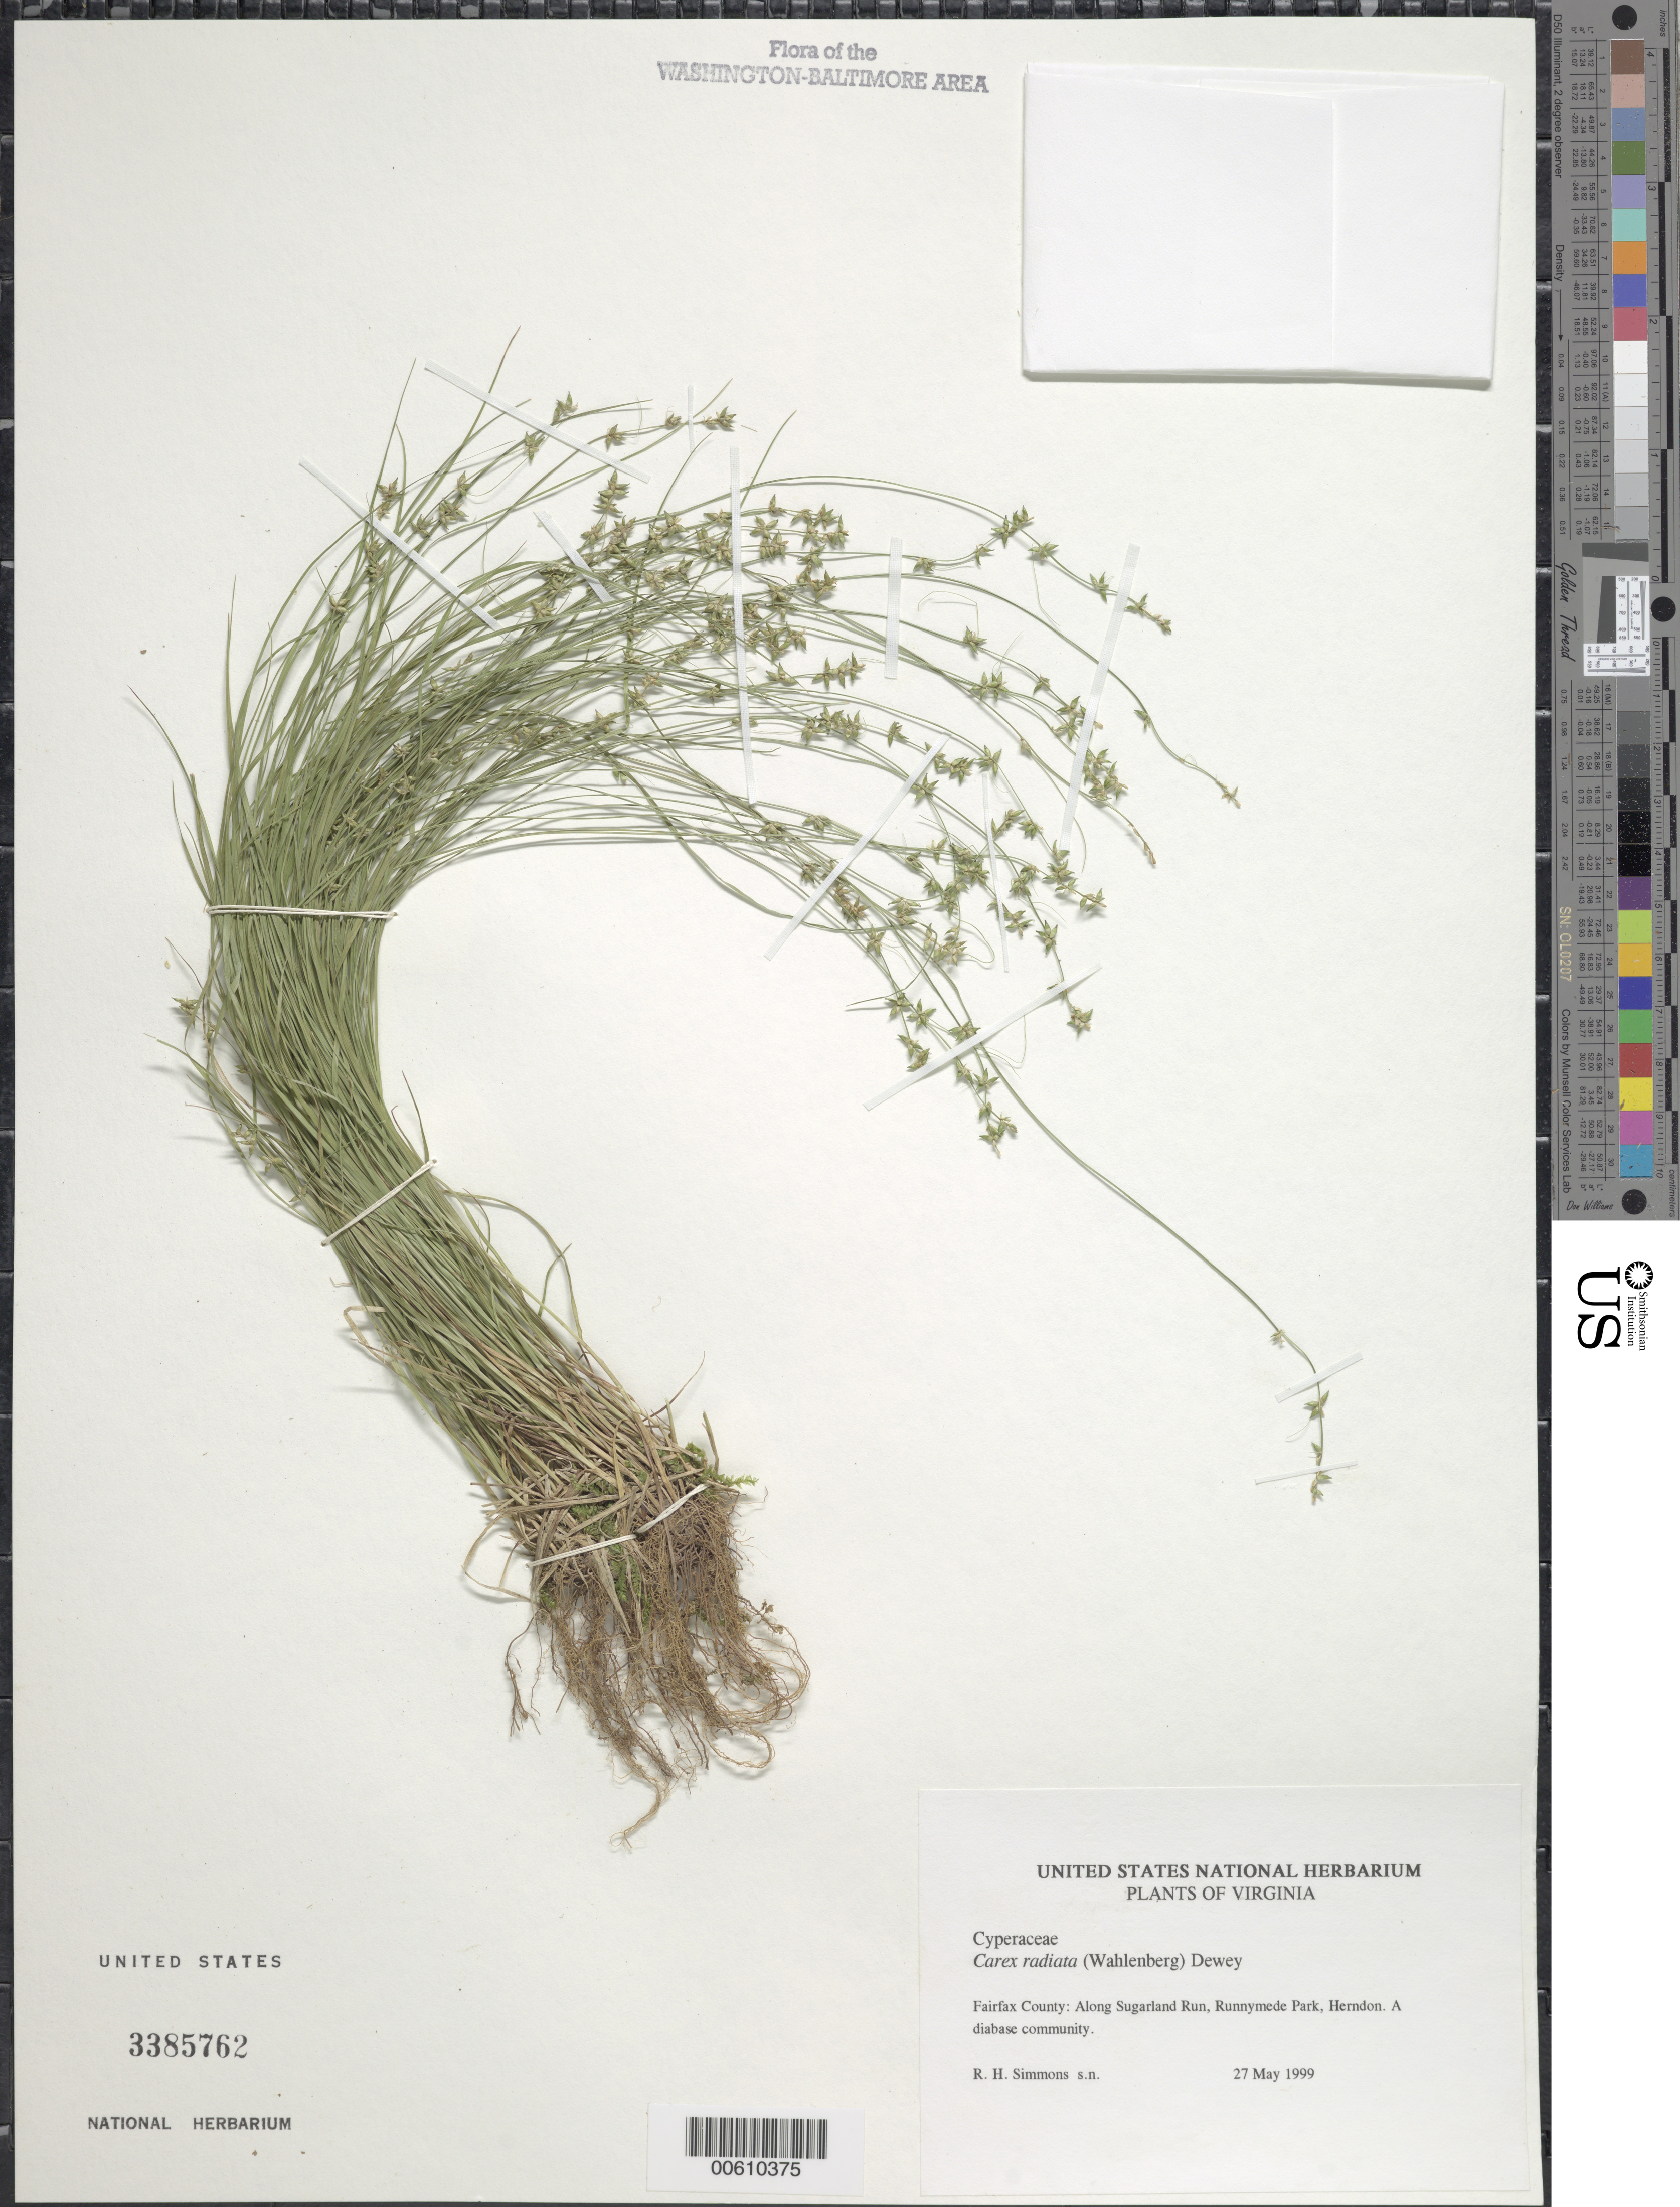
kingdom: Plantae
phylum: Tracheophyta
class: Liliopsida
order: Poales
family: Cyperaceae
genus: Carex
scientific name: Carex radiata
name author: (Wahlenb.) Small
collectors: R. H. Simmons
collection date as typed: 27 May 1999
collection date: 1999-05-27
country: United States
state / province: Virginia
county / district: Fairfax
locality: Along Sugarland Run, Runnymede Park, Herndon.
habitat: A diabase community.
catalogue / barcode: US 3385762